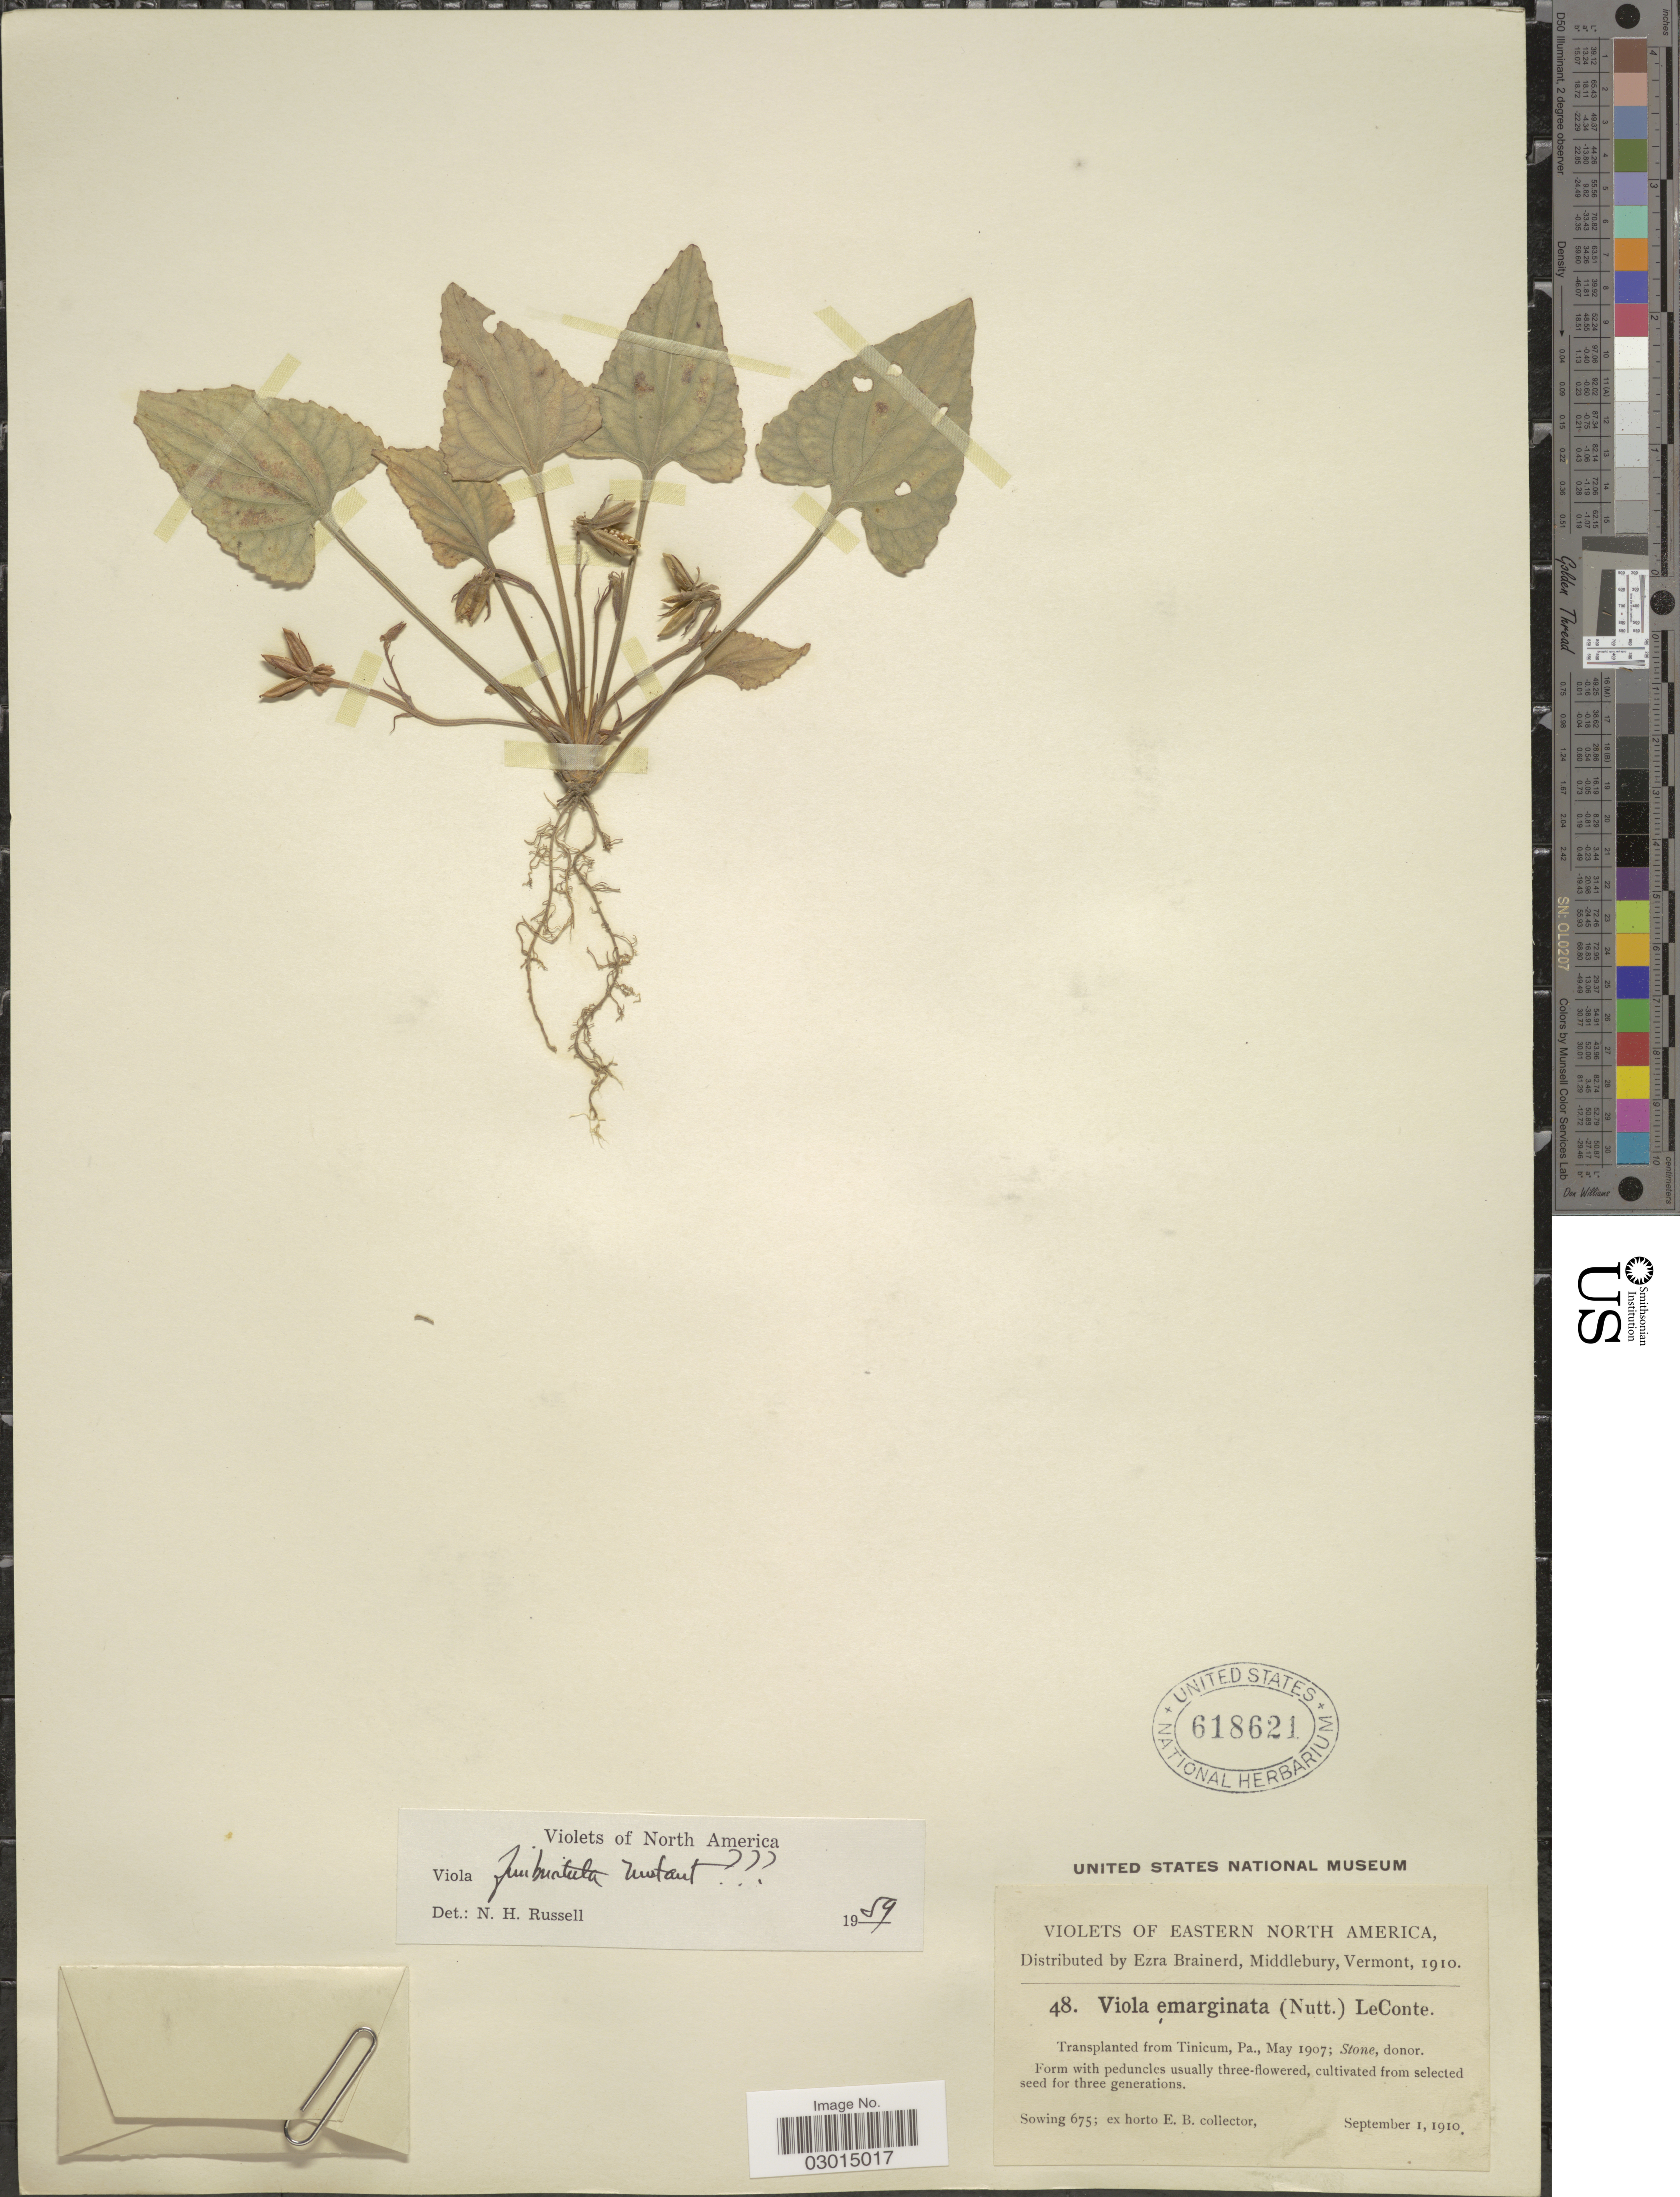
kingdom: Plantae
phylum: Tracheophyta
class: Magnoliopsida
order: Malpighiales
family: Violaceae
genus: Viola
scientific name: Viola fimbriatula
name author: Small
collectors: E. Brainerd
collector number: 48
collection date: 1910-09-01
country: United States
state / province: Pennsylvania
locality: Transpanted from Tinicum, Pa.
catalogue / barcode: US 618621